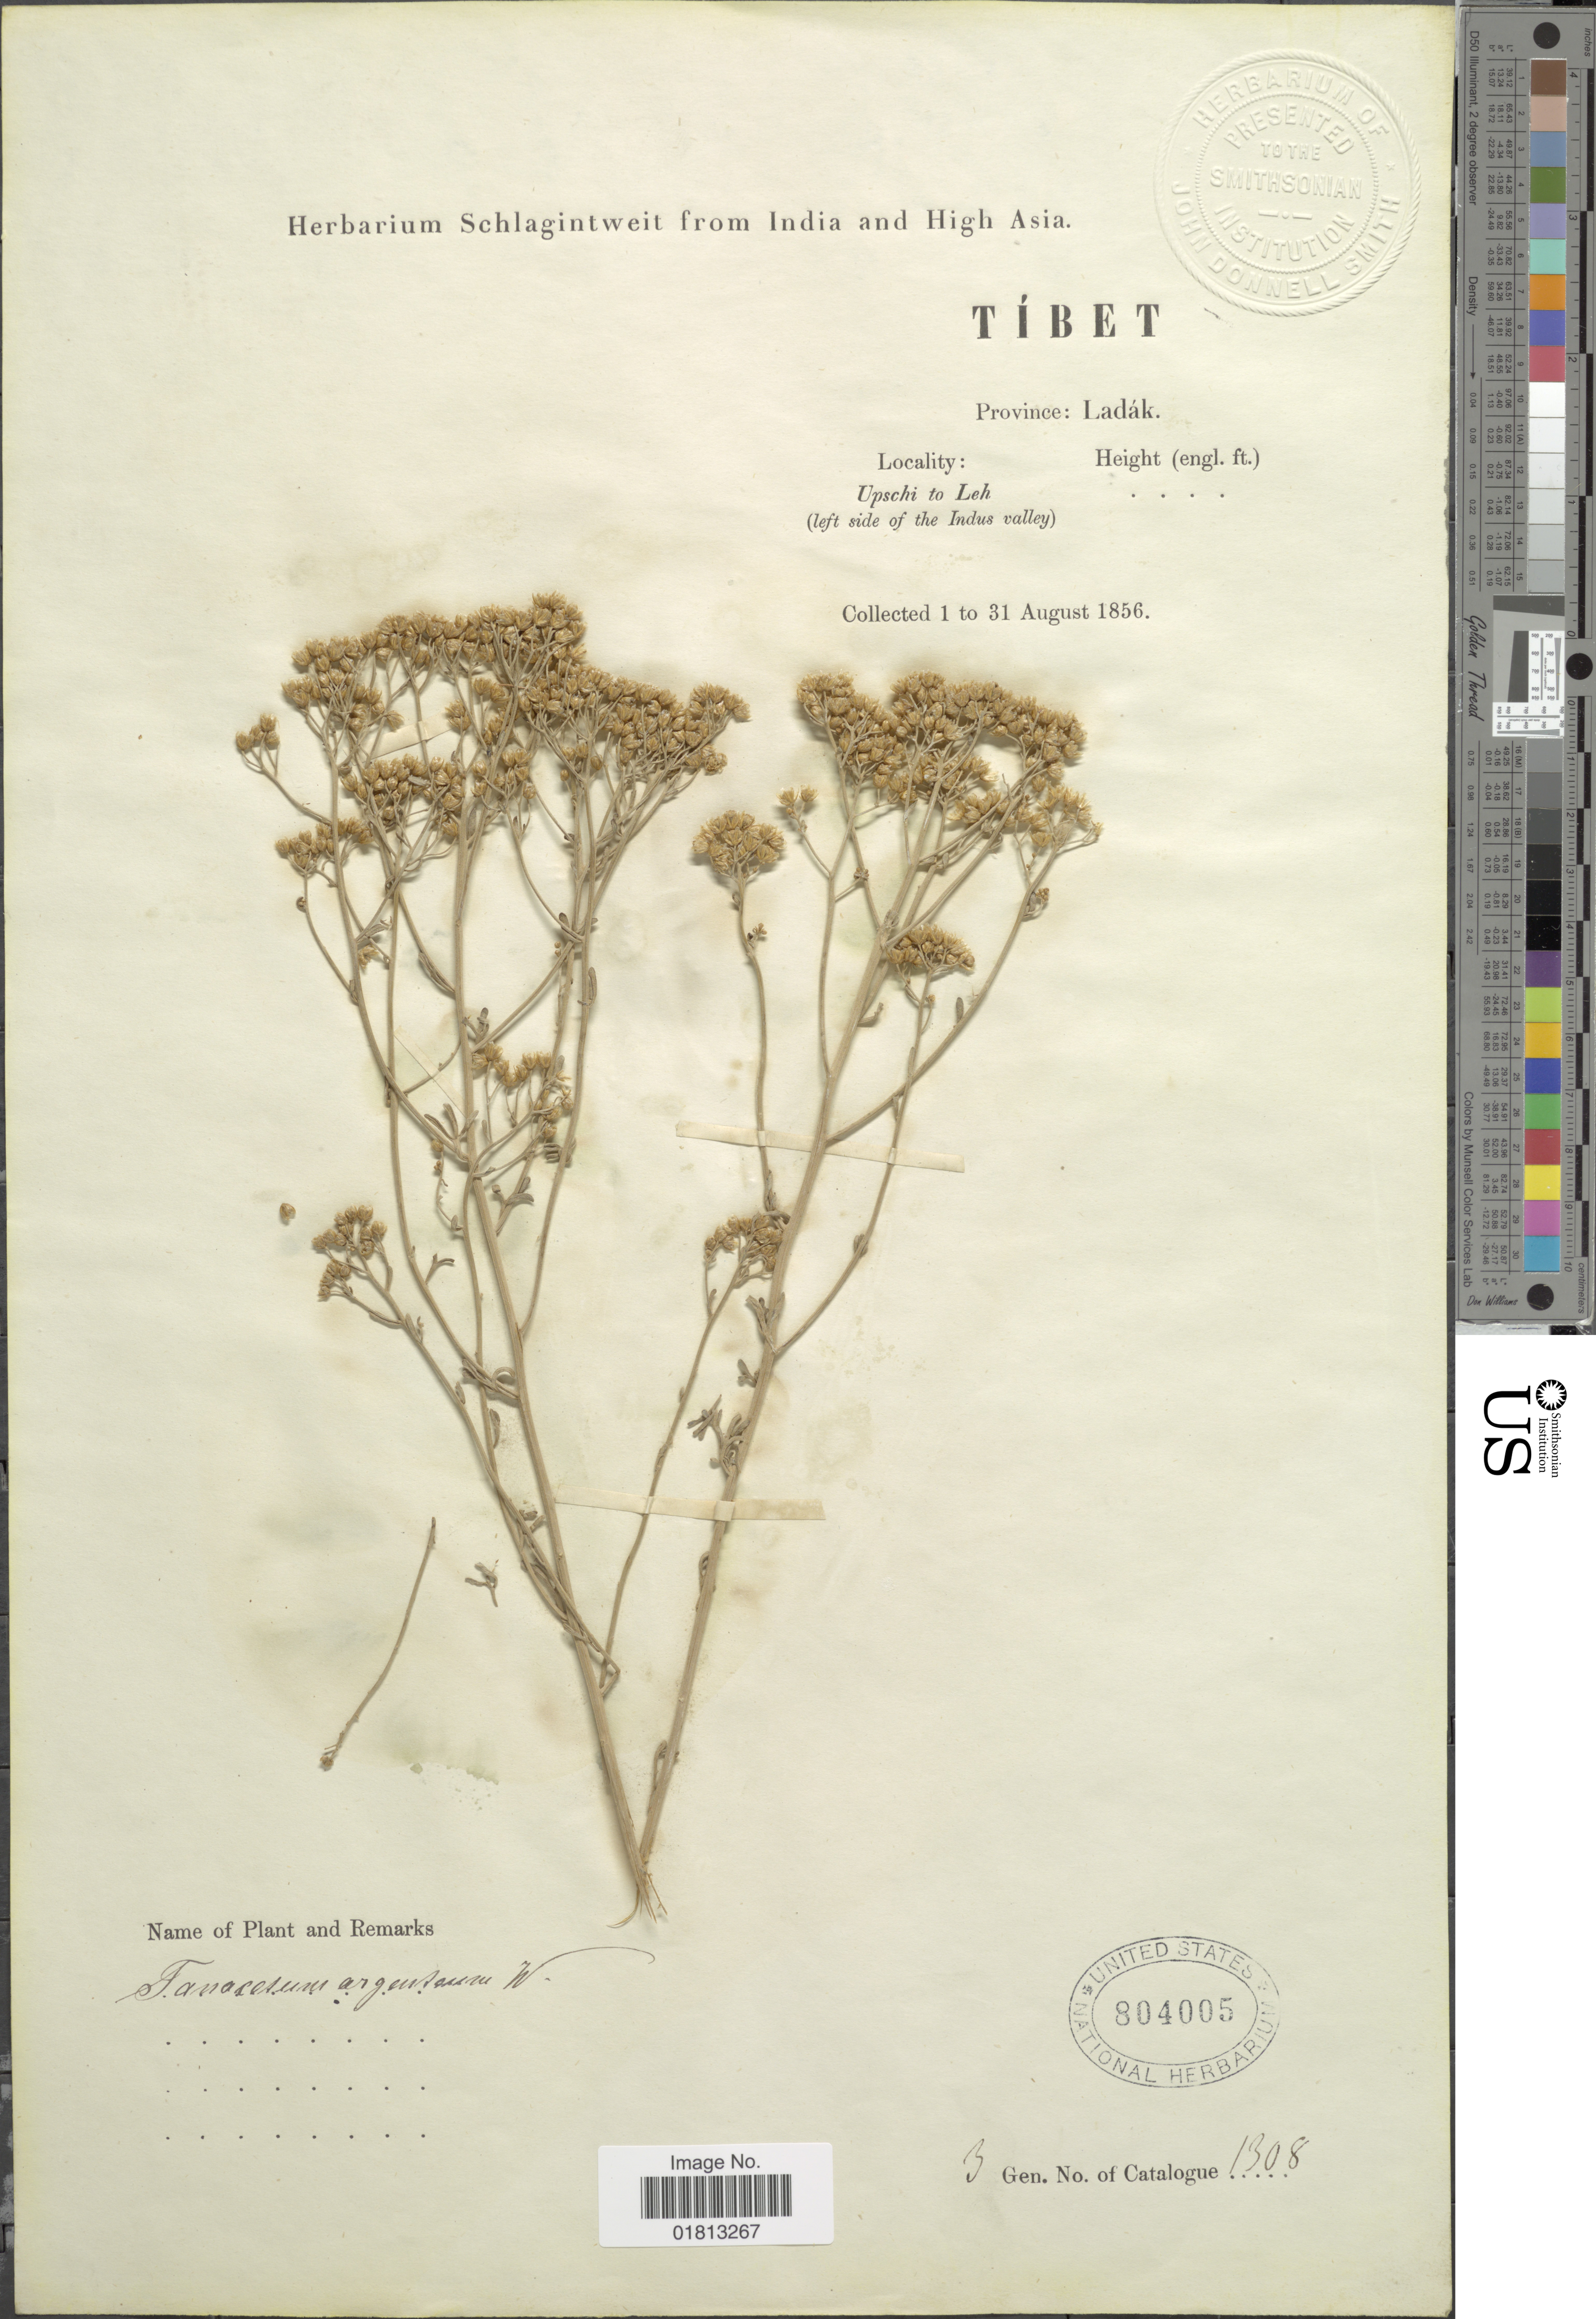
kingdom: Plantae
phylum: Tracheophyta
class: Magnoliopsida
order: Asterales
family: Asteraceae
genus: Tanacetum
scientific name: Tanacetum argenteum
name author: (Lam.) Willd.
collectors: ex herb. Schlagintweit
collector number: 1308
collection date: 1856-08-01/1856-08-31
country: India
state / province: Ladakh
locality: Province: Ladak, Upschi to Leh, (left side of the Indus valley)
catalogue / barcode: US 804005